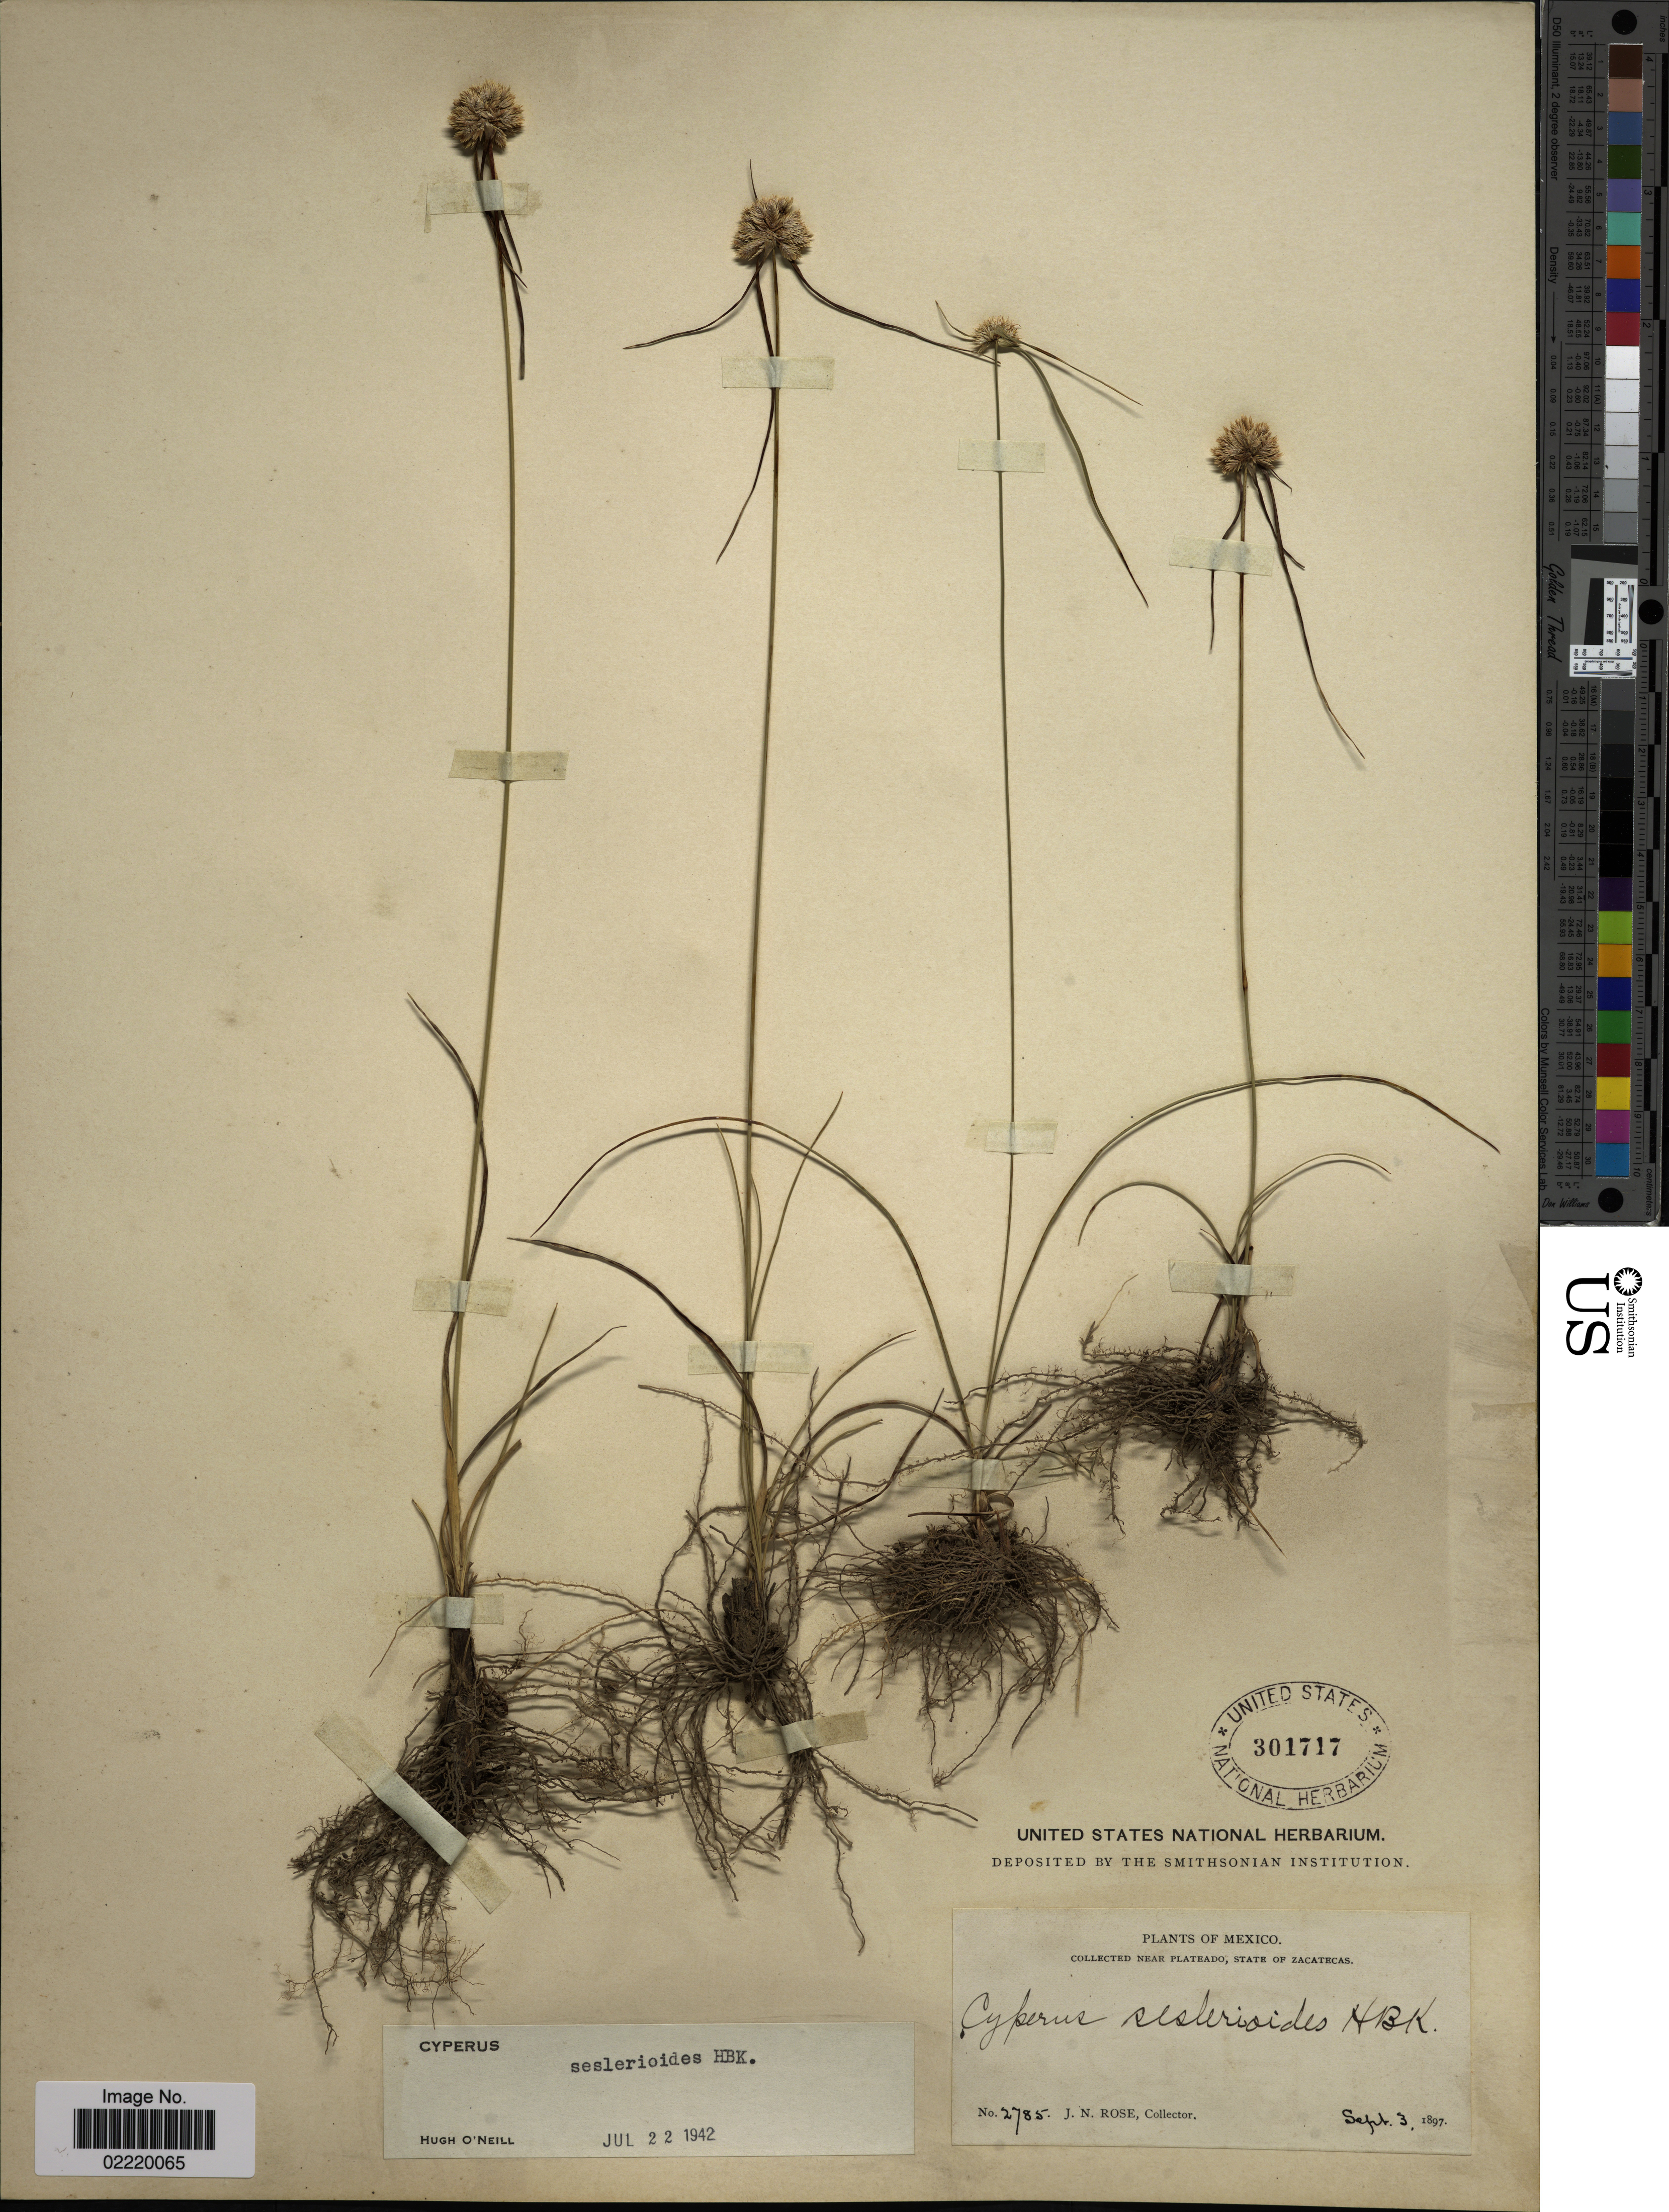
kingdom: Plantae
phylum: Tracheophyta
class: Liliopsida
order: Poales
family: Cyperaceae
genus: Cyperus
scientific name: Cyperus seslerioides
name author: Kunth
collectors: J. N. Rose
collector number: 2785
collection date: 1897-09-03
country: Mexico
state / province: Zacatecas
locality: Near Plateado.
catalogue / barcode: US 301717